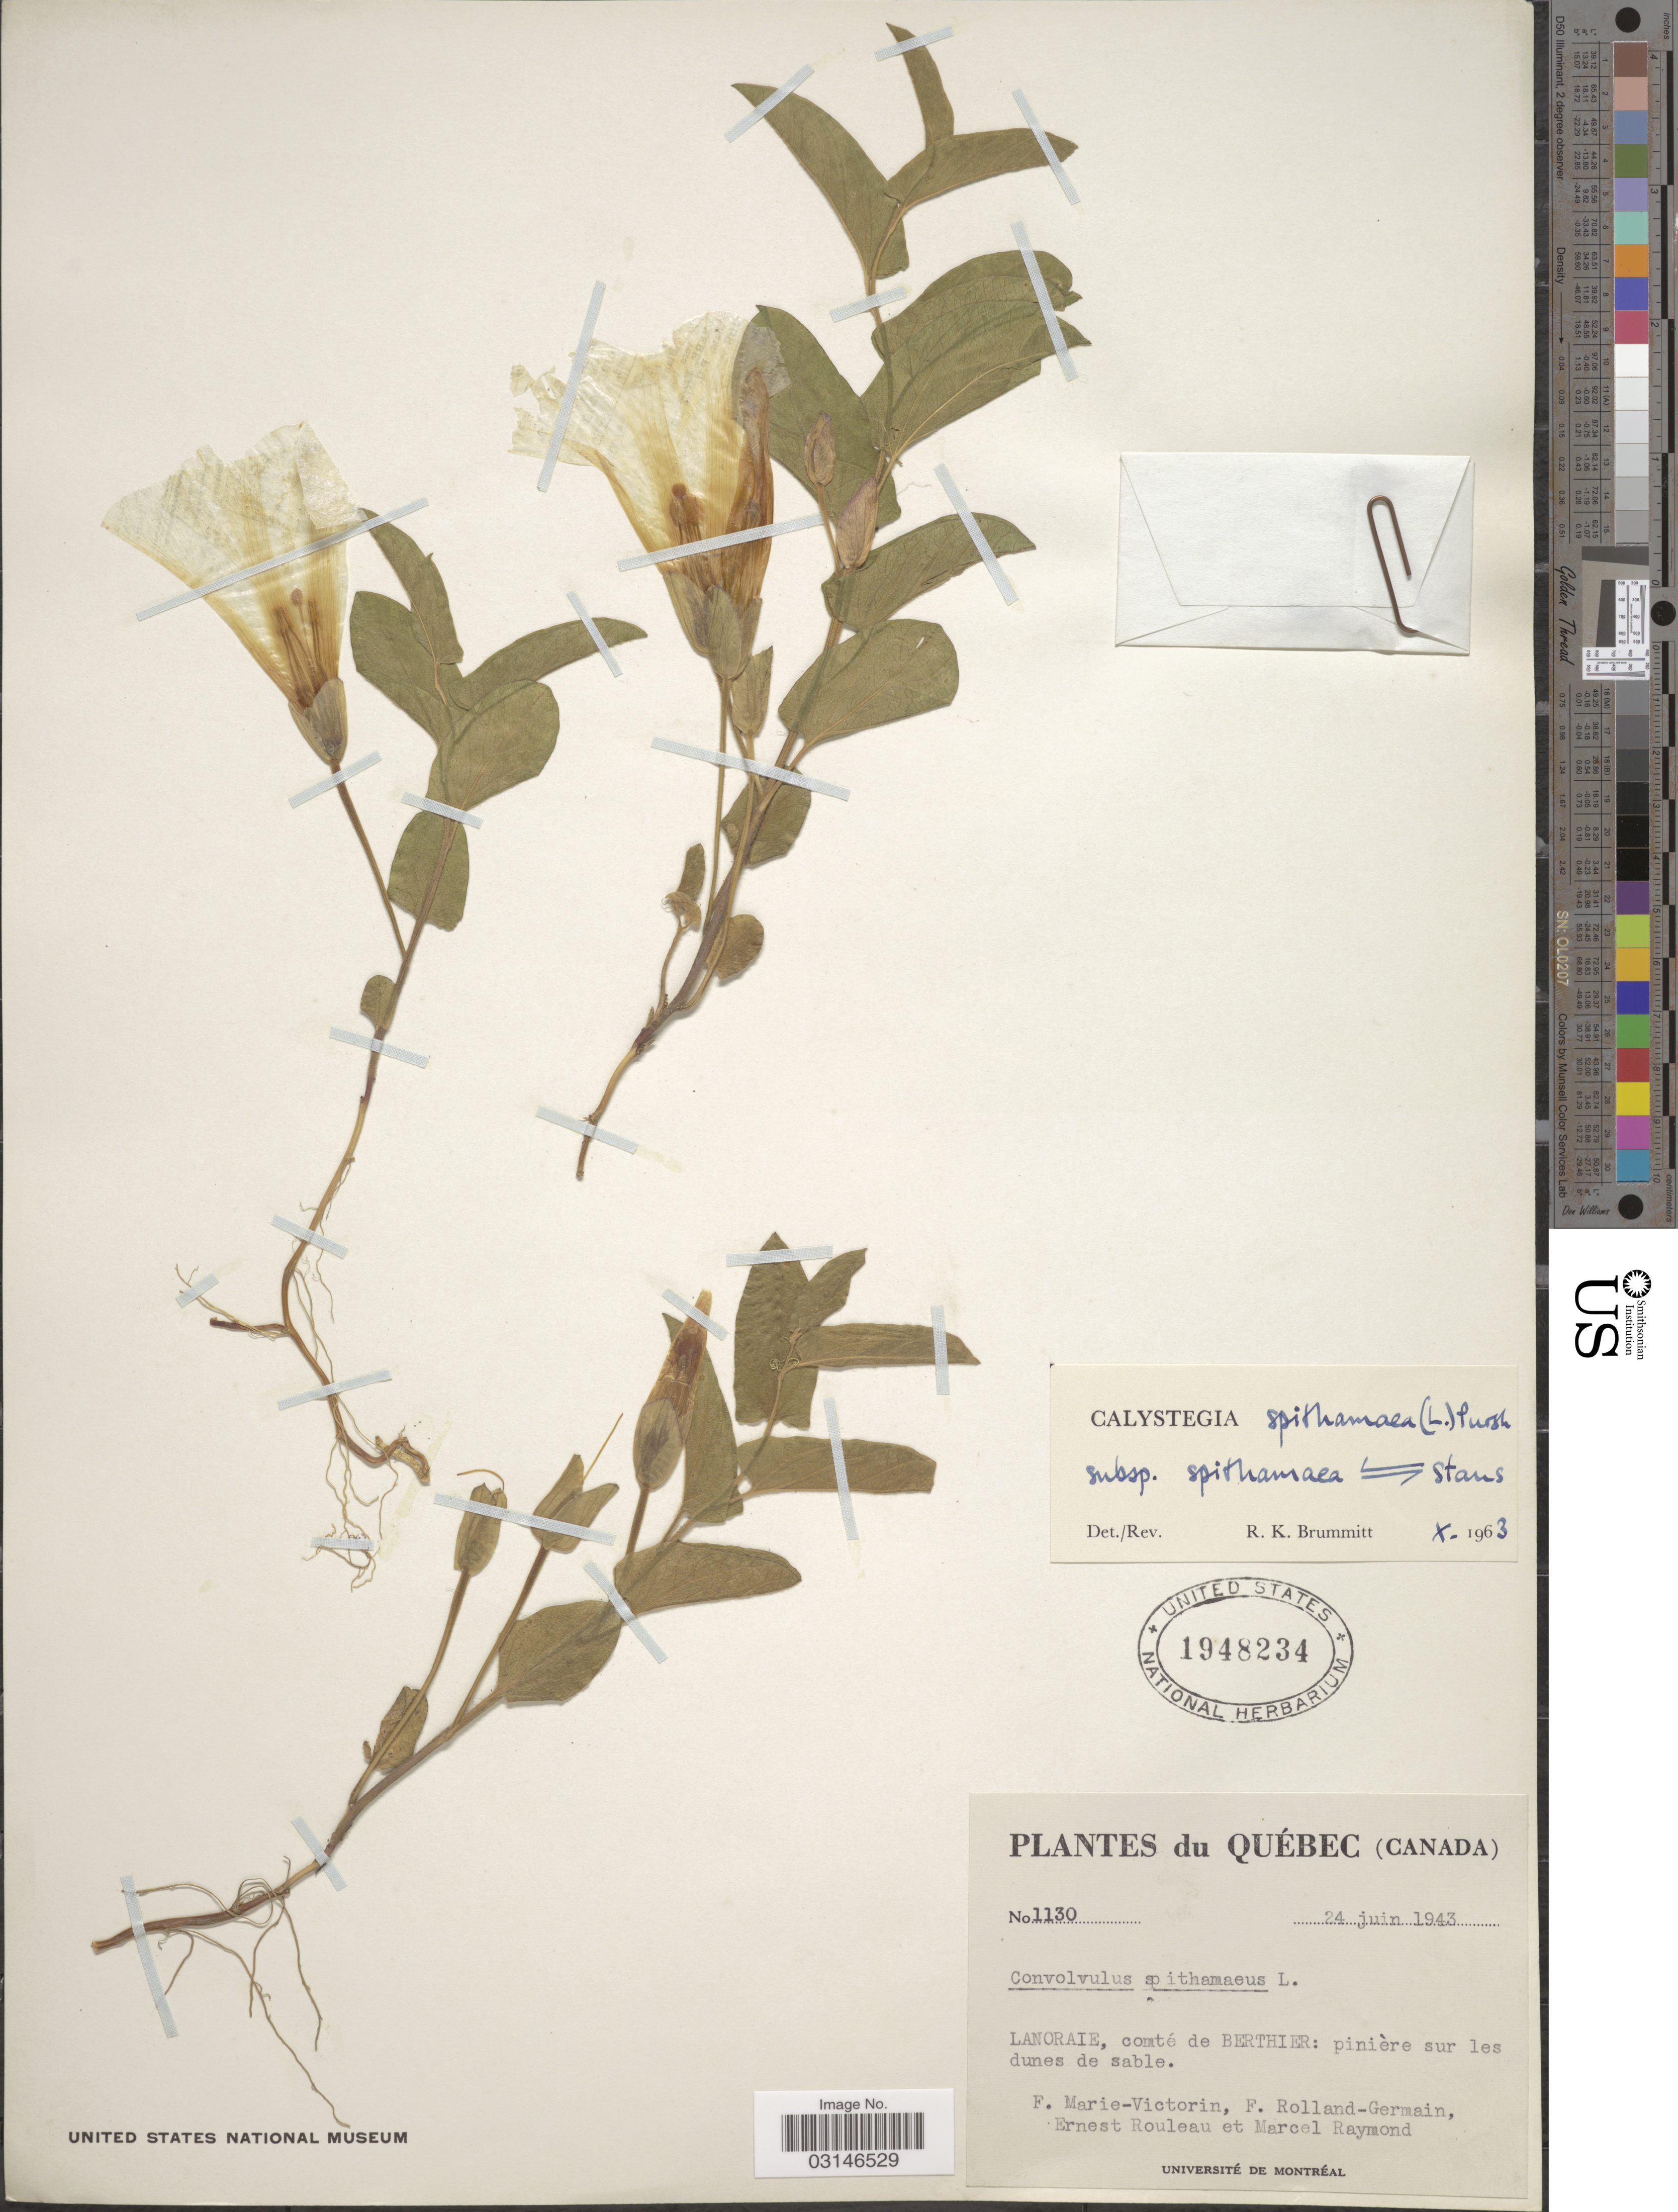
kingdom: Plantae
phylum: Tracheophyta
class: Magnoliopsida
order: Solanales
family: Convolvulaceae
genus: Calystegia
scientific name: Calystegia spithamaea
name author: (L.) Pursh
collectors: F. Marie-Victorin, Rolland-Germain, E. Rouleau & M. Raymond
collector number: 1130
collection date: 1943-06-24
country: Canada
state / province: Quebec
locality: Lanoraie, comté de Berthier: pinière sur les dunes de sables.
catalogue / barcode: US 1948234